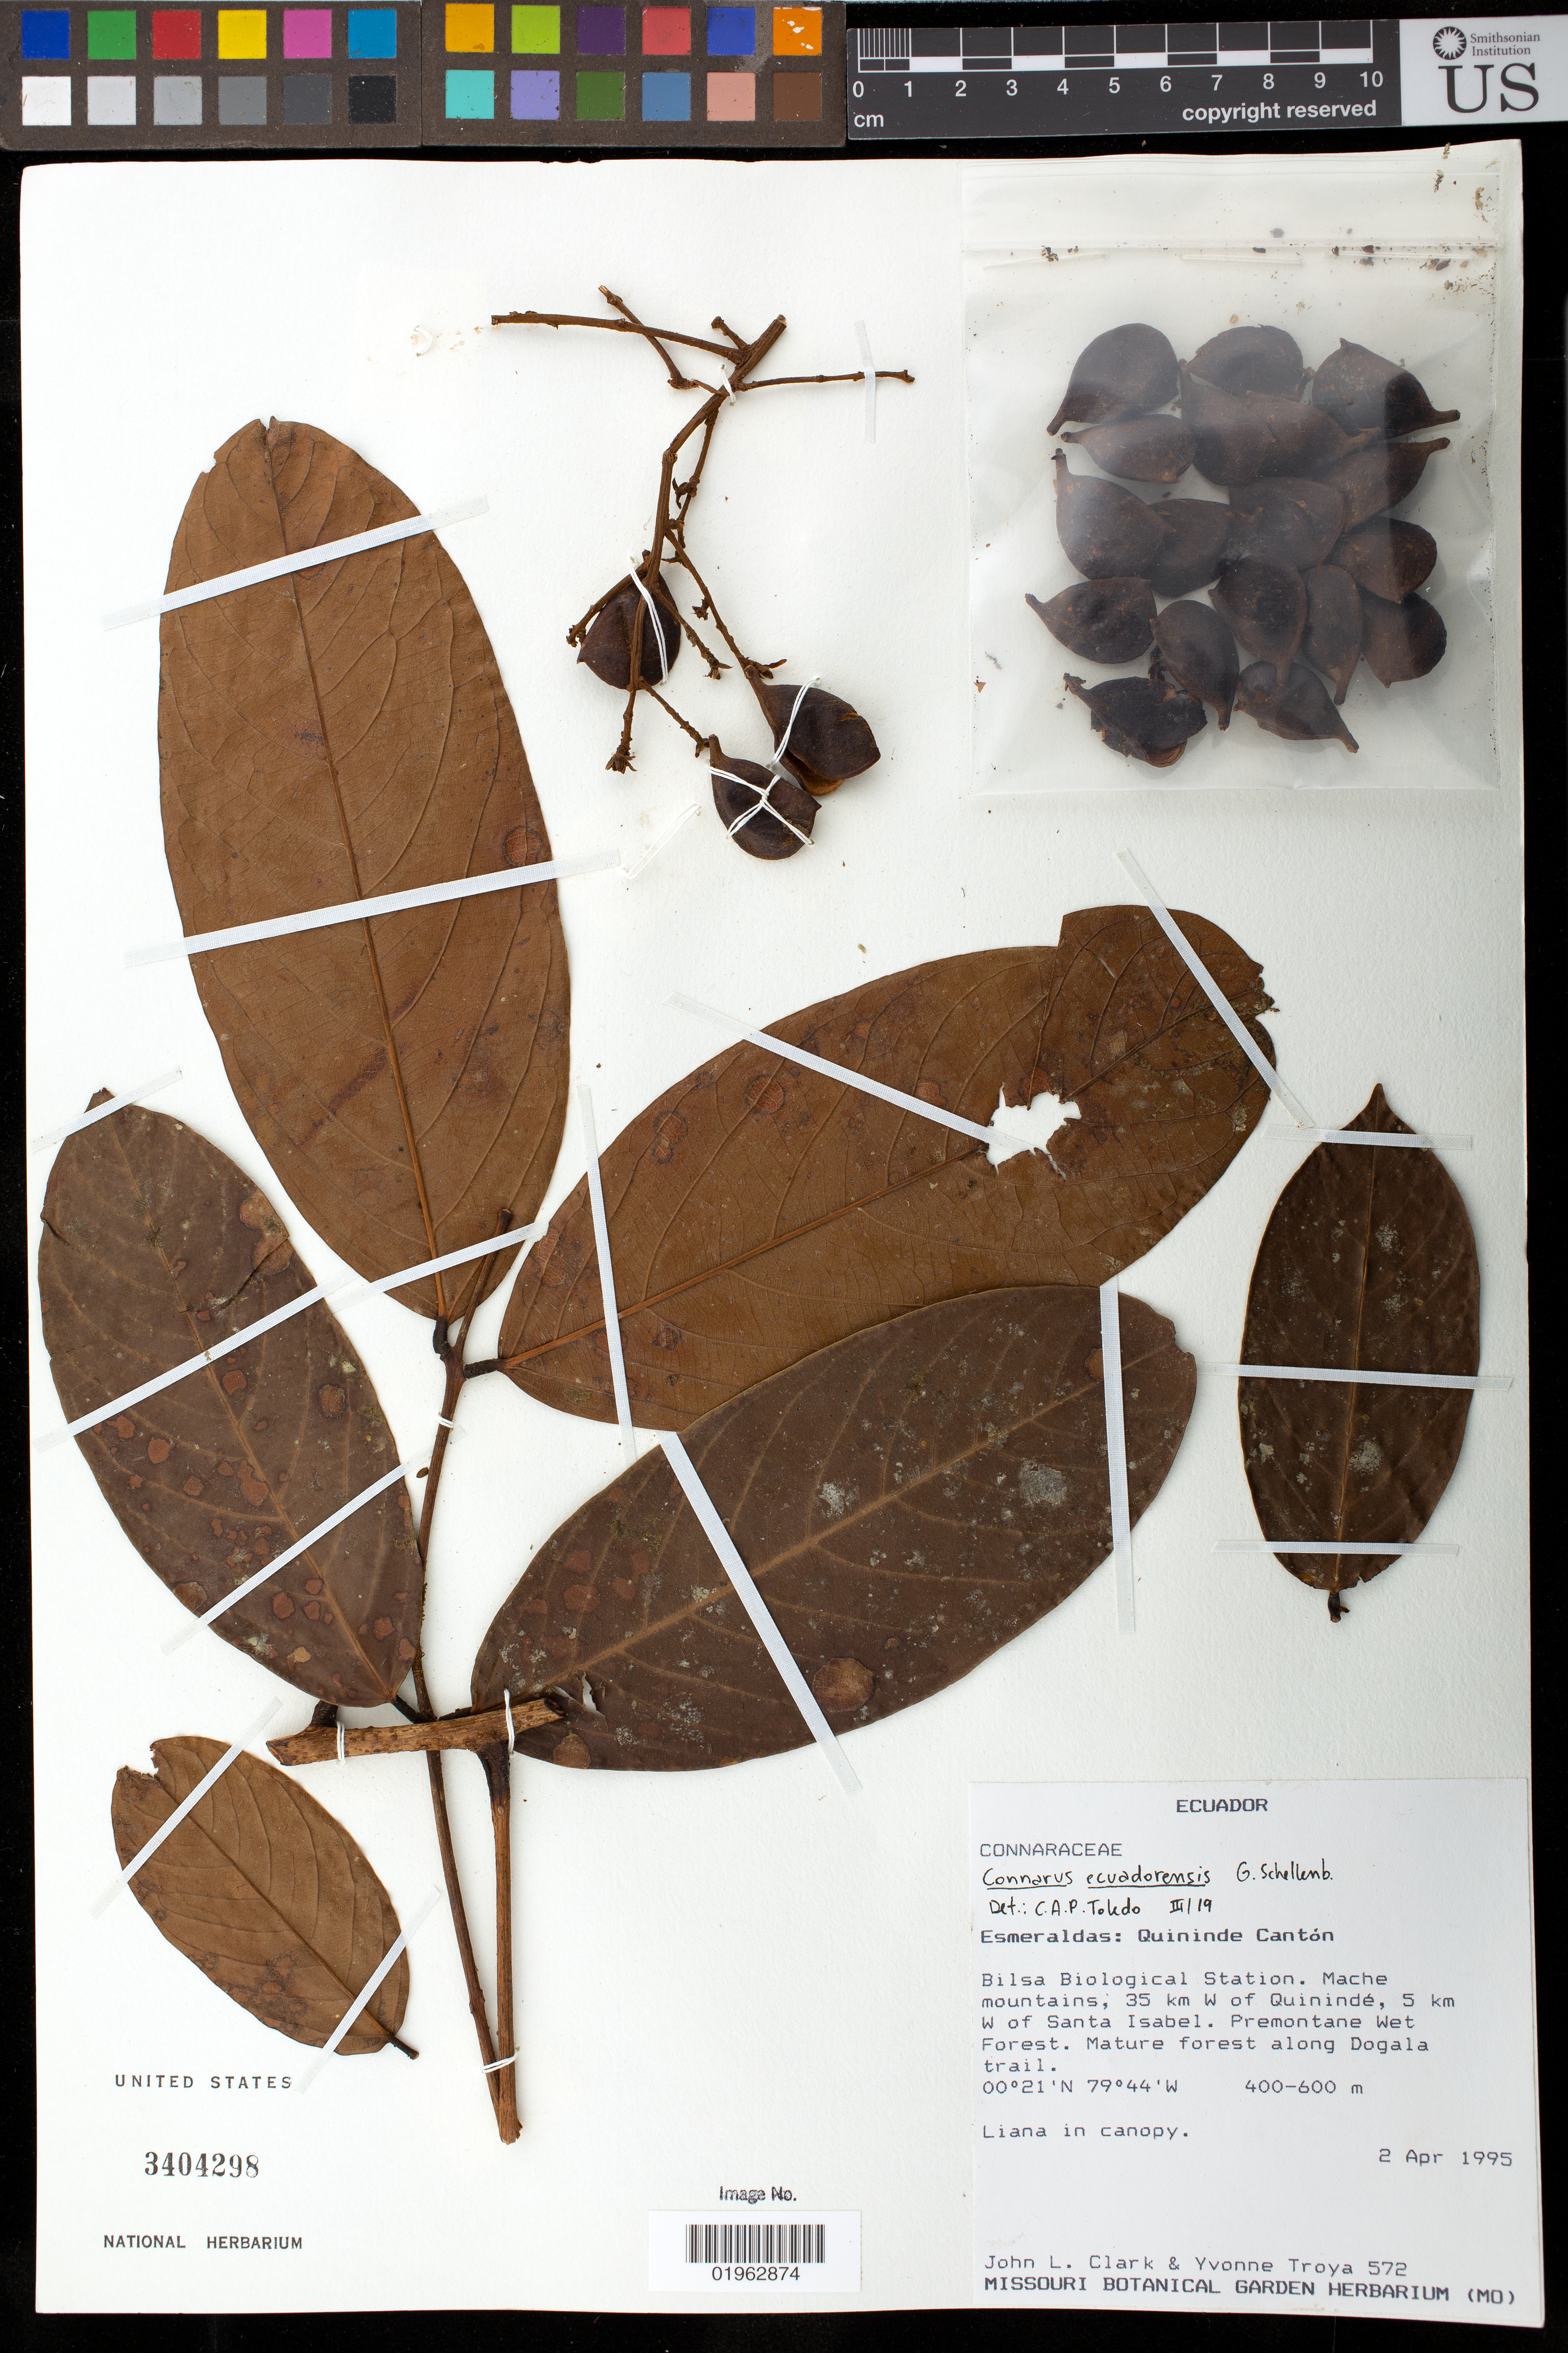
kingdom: Plantae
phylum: Tracheophyta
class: Magnoliopsida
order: Oxalidales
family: Connaraceae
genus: Connarus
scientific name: Connarus ecuadorensis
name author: G. Schellenb.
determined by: Toledo, Cassio Augusto Patrocinio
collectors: J. L. Clark & Y. Troya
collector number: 572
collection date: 1995-04-02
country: Ecuador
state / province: Esmeraldas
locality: Quininde Cantón; Bilsa Biological Station, Mache mountains, 35 km W of quinindé, 5 km W of Santa Isabel.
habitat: Premontane Wet Forest. Mature forest along Dogala trail.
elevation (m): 400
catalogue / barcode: US 3404298